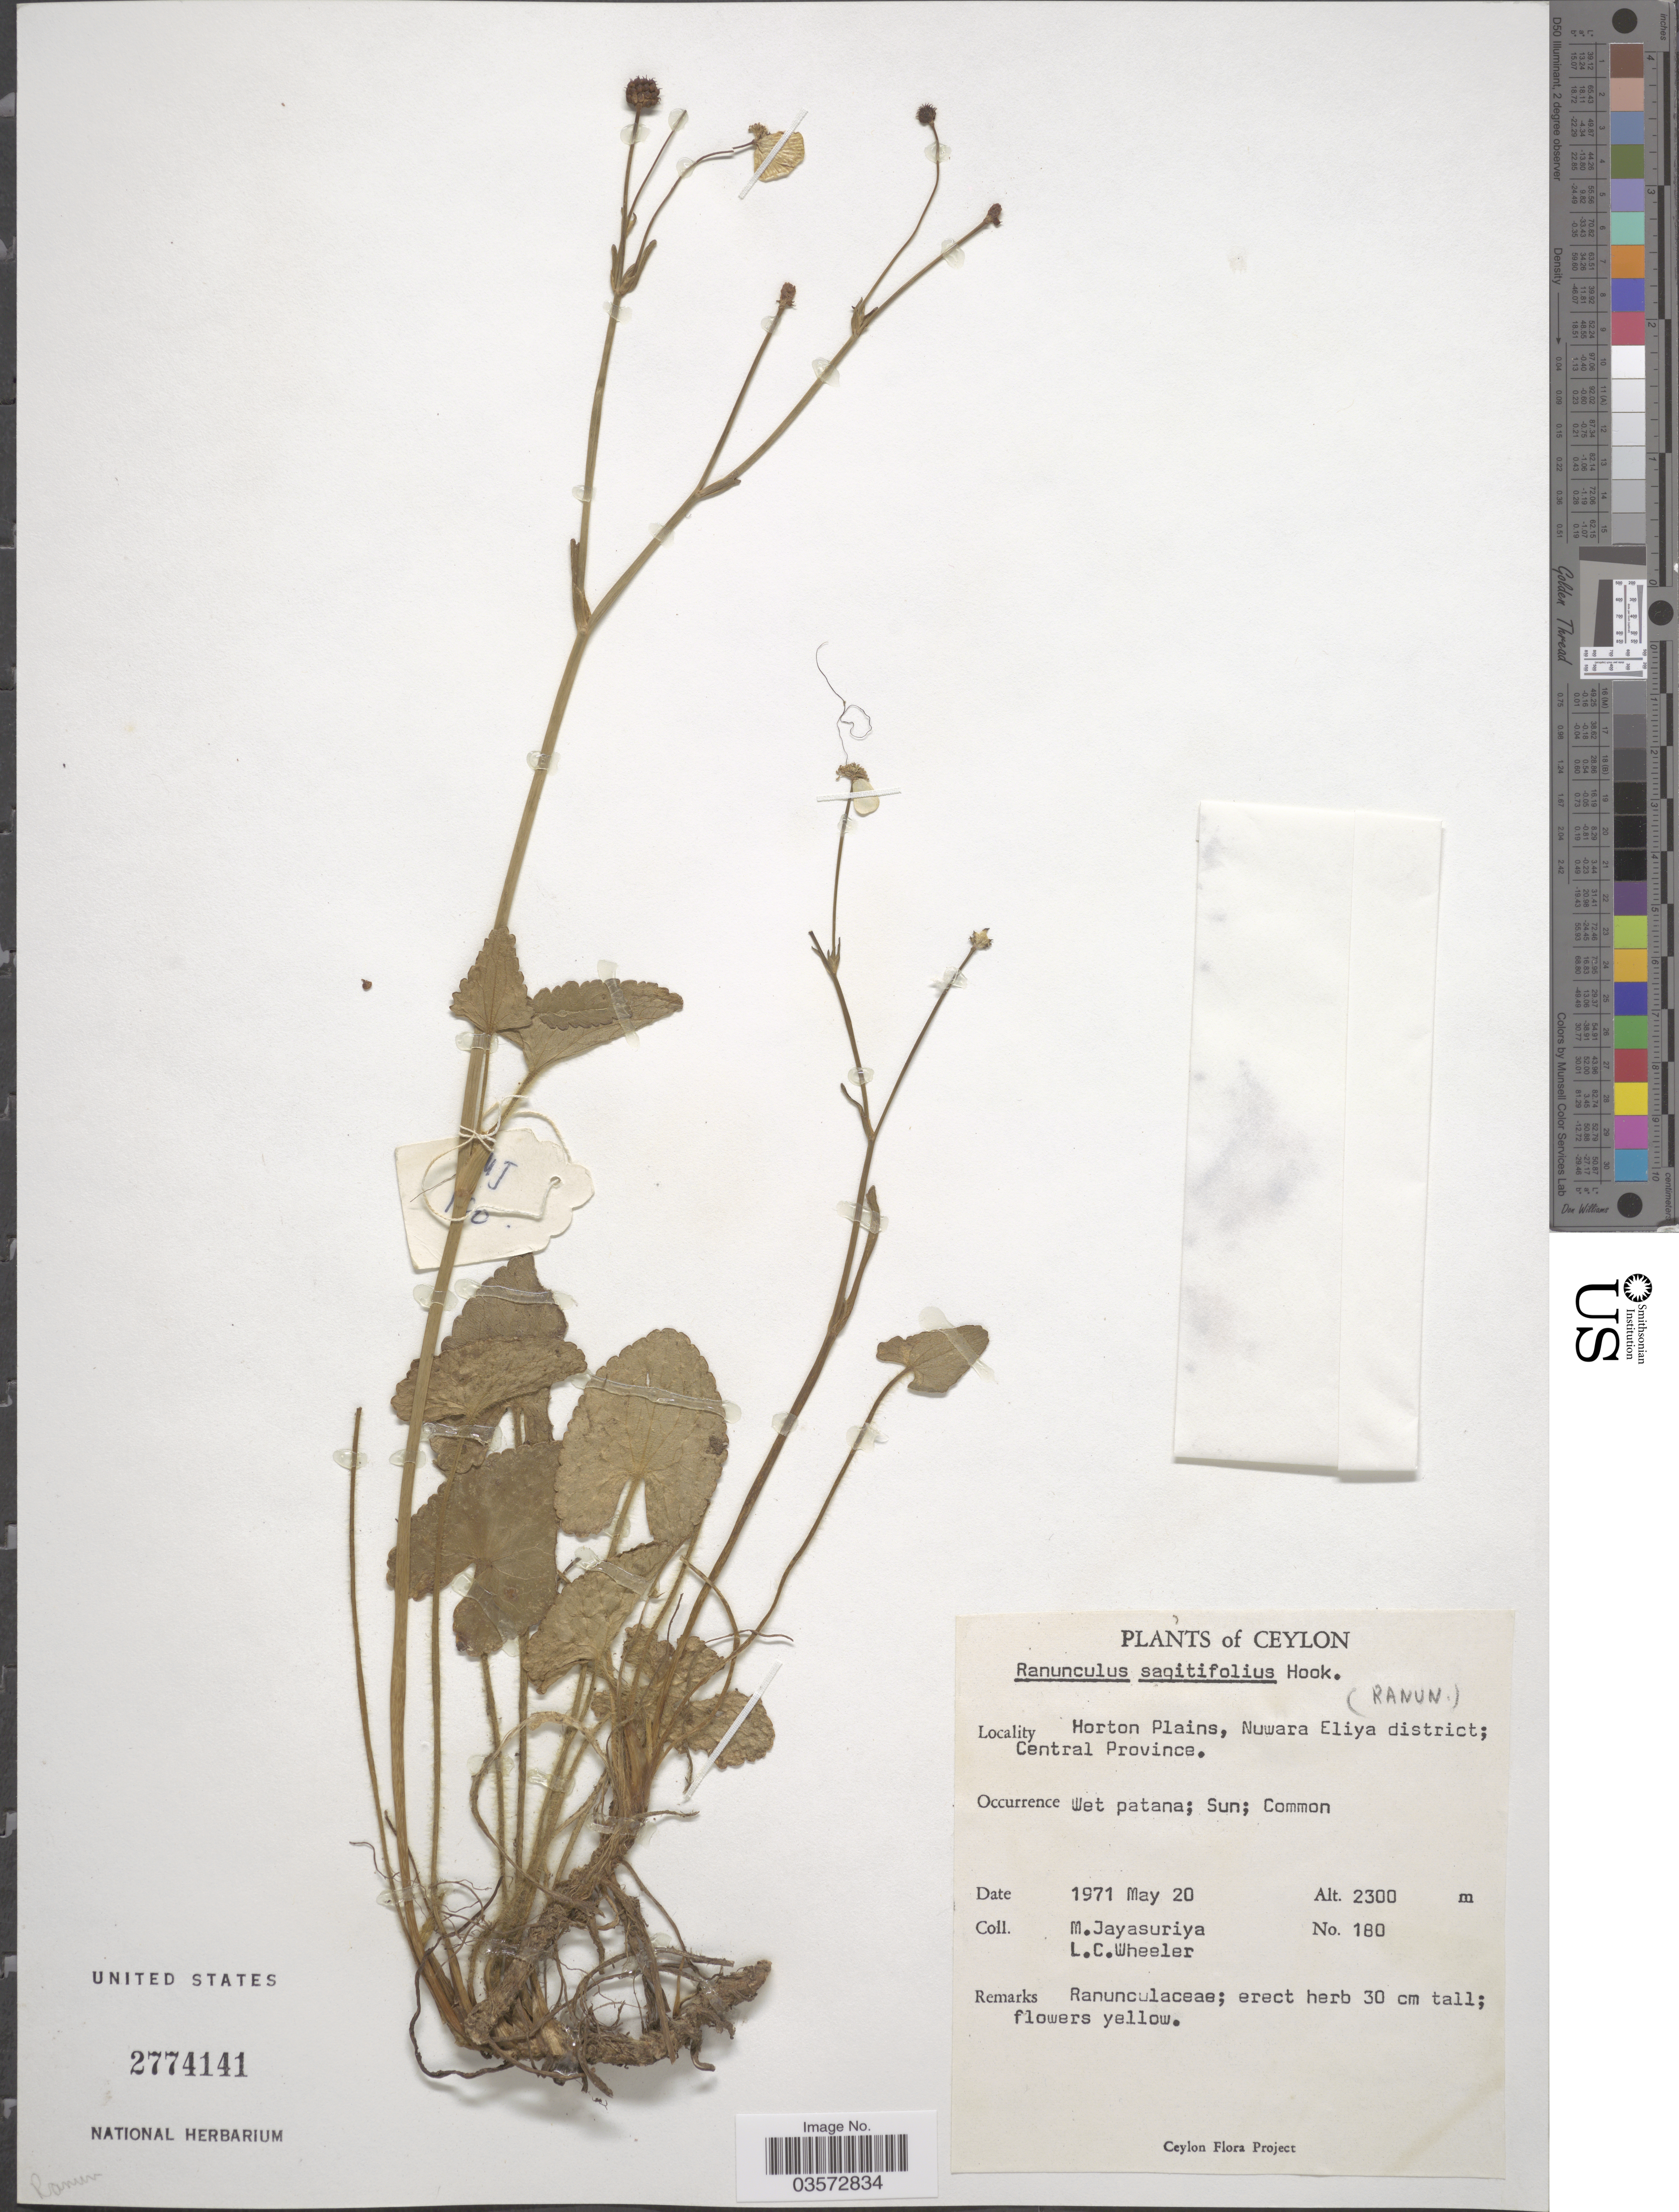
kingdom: Plantae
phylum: Tracheophyta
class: Magnoliopsida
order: Ranunculales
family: Ranunculaceae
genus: Ranunculus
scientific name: Ranunculus sagittifolius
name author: Hook.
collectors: M. Jayasuriya & L. C. Wheeler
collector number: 180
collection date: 1971-05-20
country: Sri Lanka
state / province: Central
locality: Ceylon. Horton Plains, Nuwara Eliya district.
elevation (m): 2300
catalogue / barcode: US 2774141